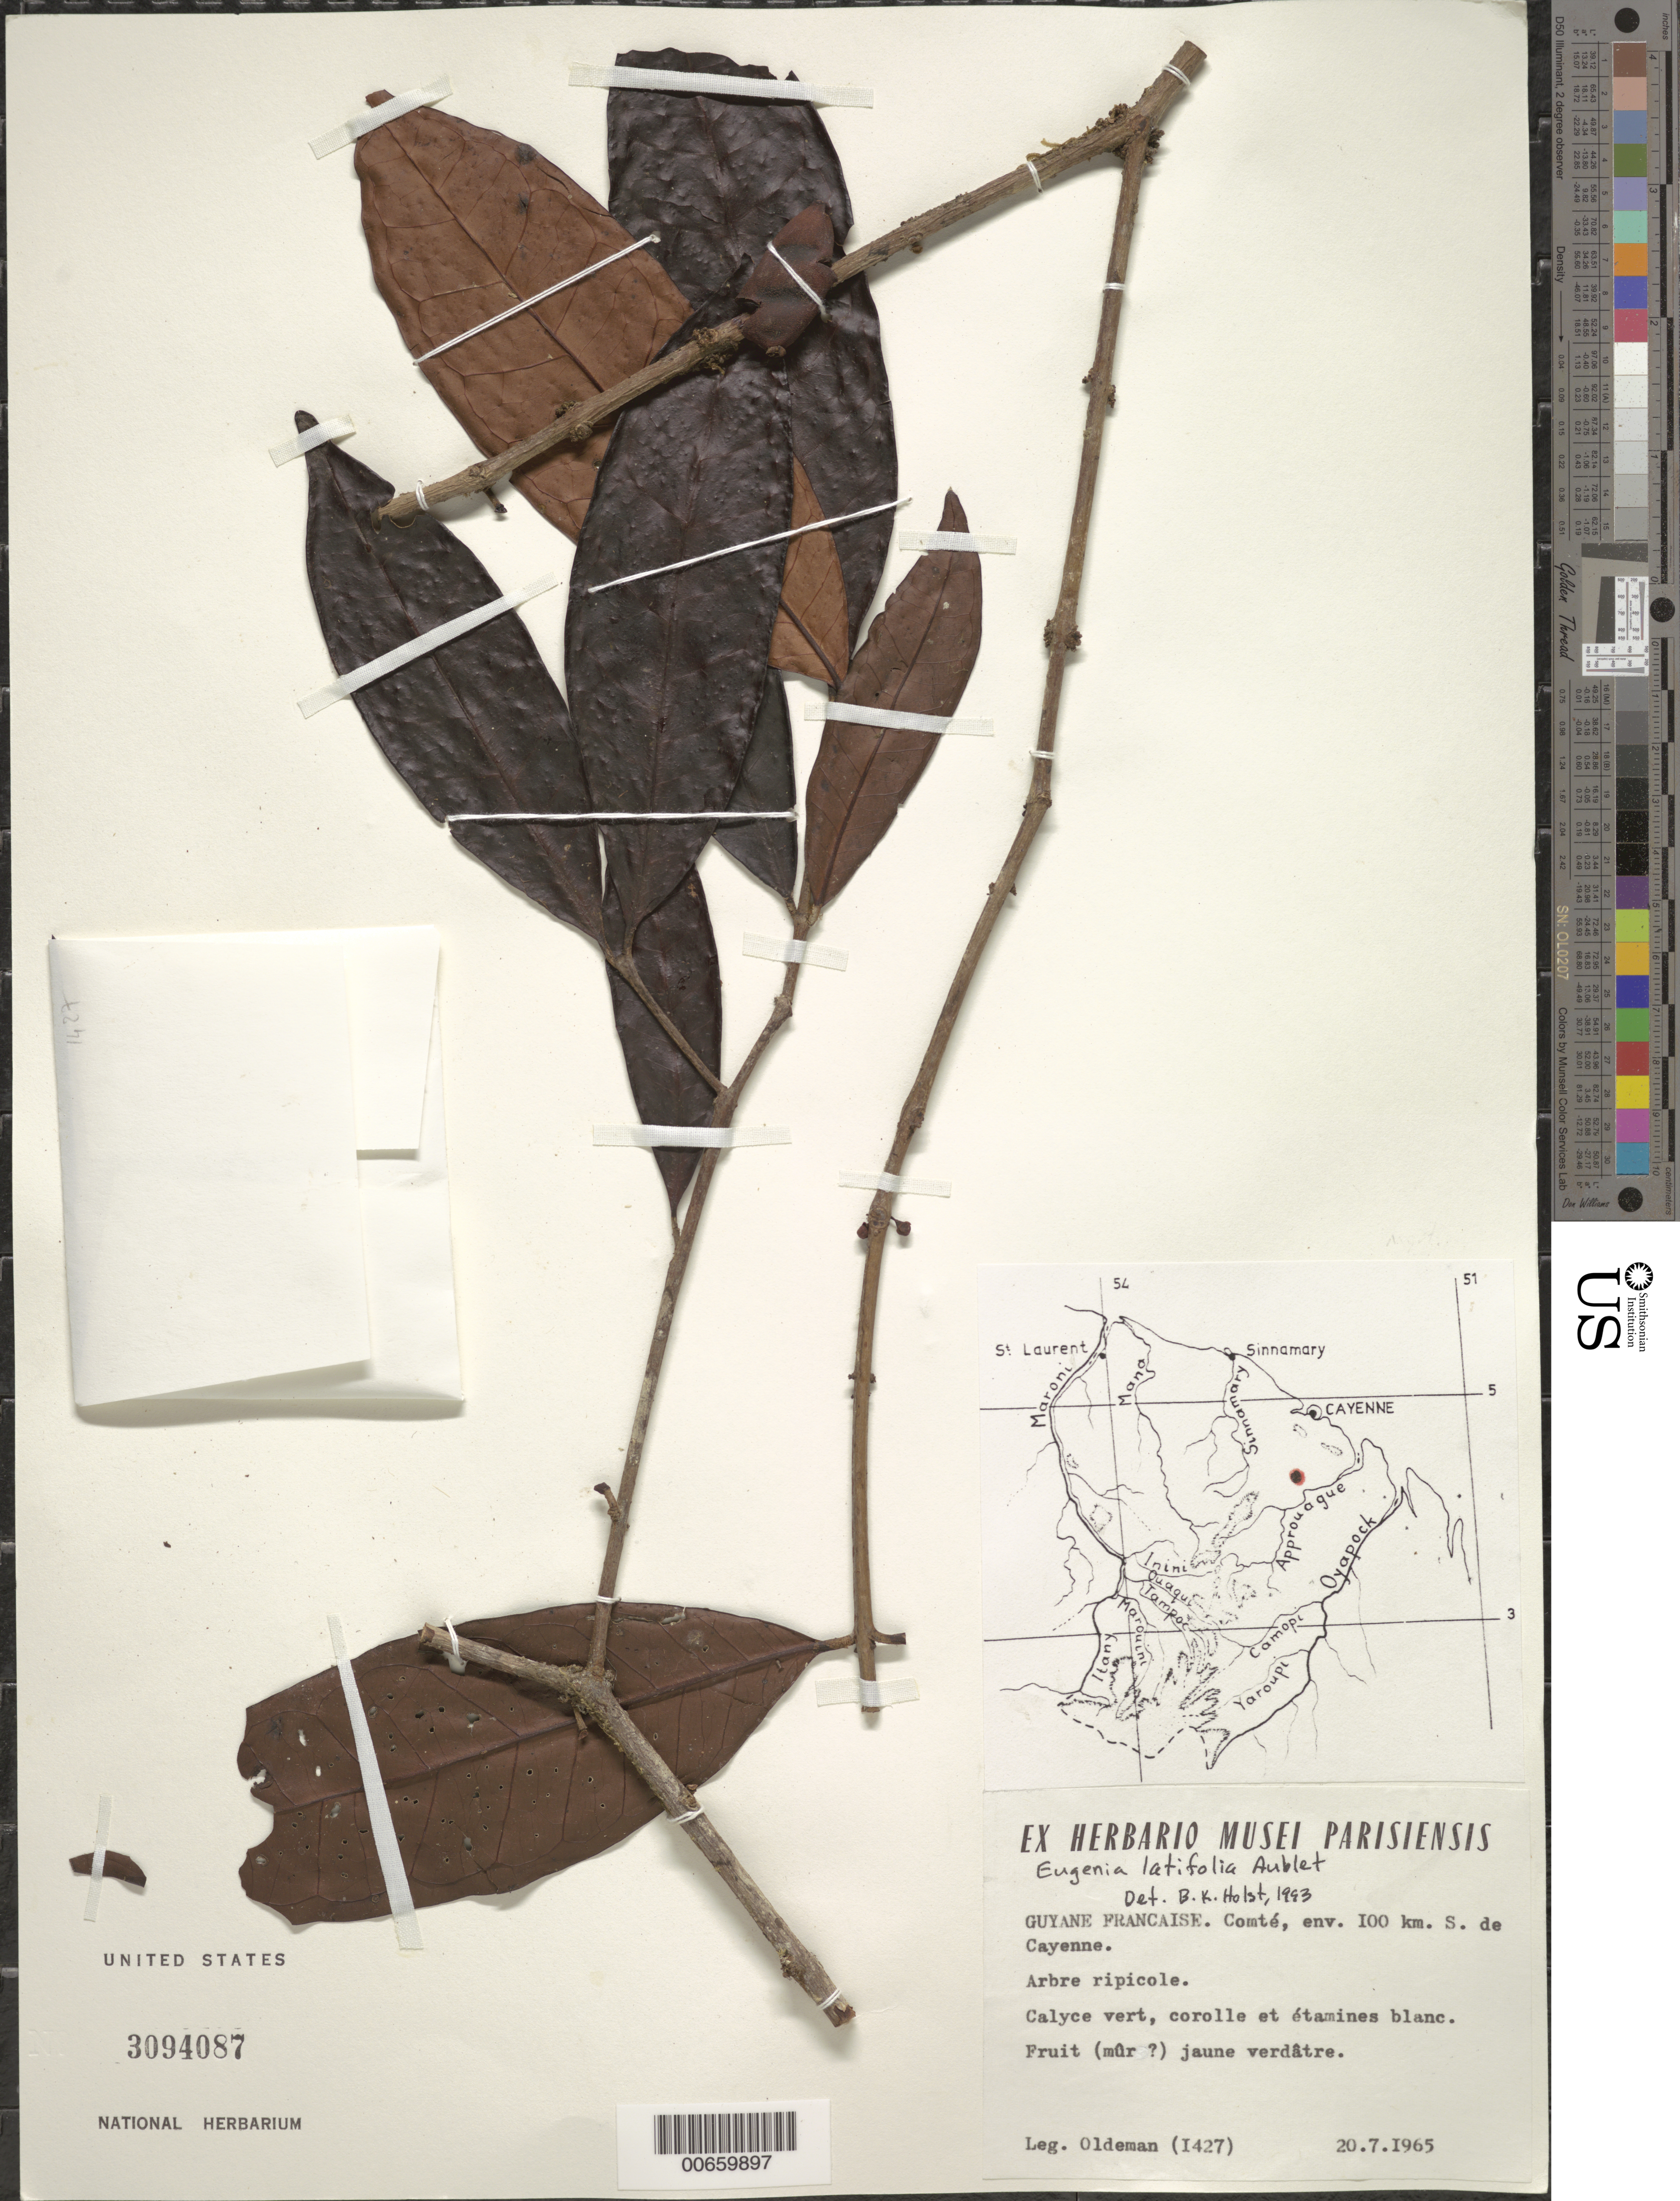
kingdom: Plantae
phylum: Tracheophyta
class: Magnoliopsida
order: Myrtales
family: Myrtaceae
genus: Eugenia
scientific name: Eugenia latifolia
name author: Aubl.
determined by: Holst, Bruce K.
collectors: R. Oldeman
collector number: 1427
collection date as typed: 20-Jul-65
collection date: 1965-07-20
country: French Guiana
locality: Comté, env. 100 km S de Cayenne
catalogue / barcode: US 3094087